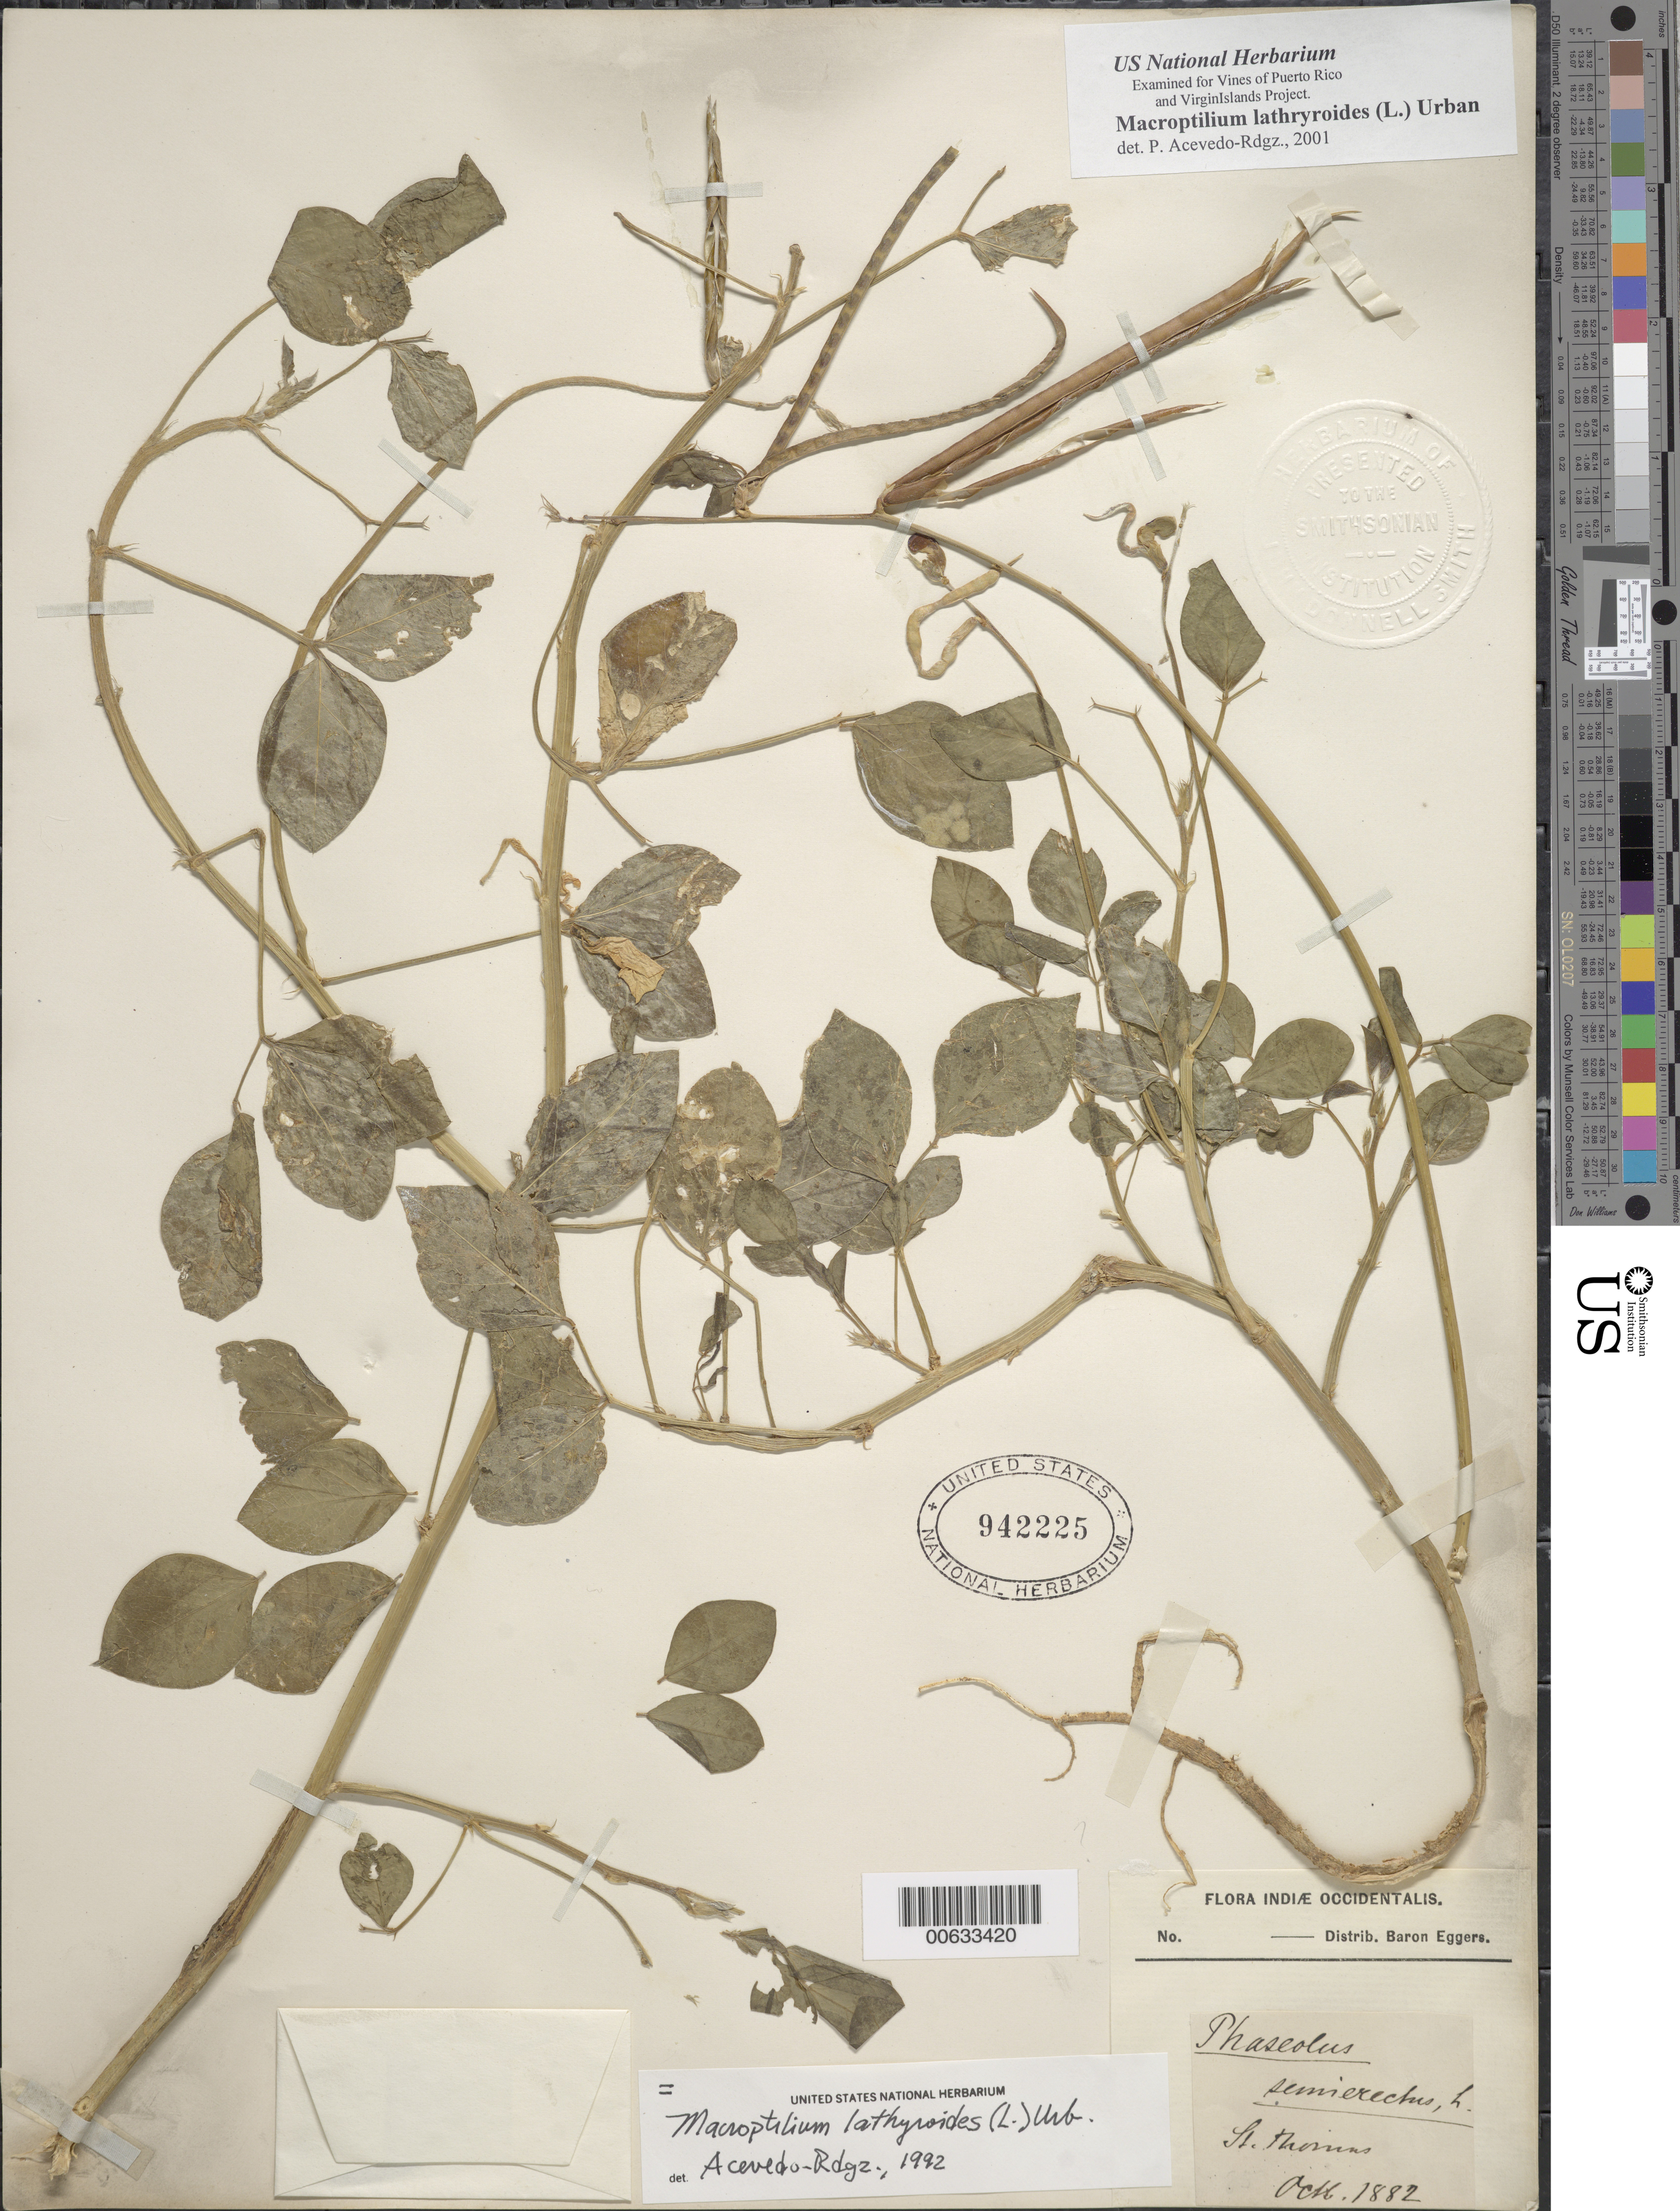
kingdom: Plantae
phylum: Tracheophyta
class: Magnoliopsida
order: Fabales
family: Fabaceae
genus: Macroptilium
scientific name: Macroptilium lathyroides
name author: (L.) Urb.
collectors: B. Eggers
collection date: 1882-10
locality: Indiae Occidentalis, St. Thomas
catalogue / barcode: US 942225